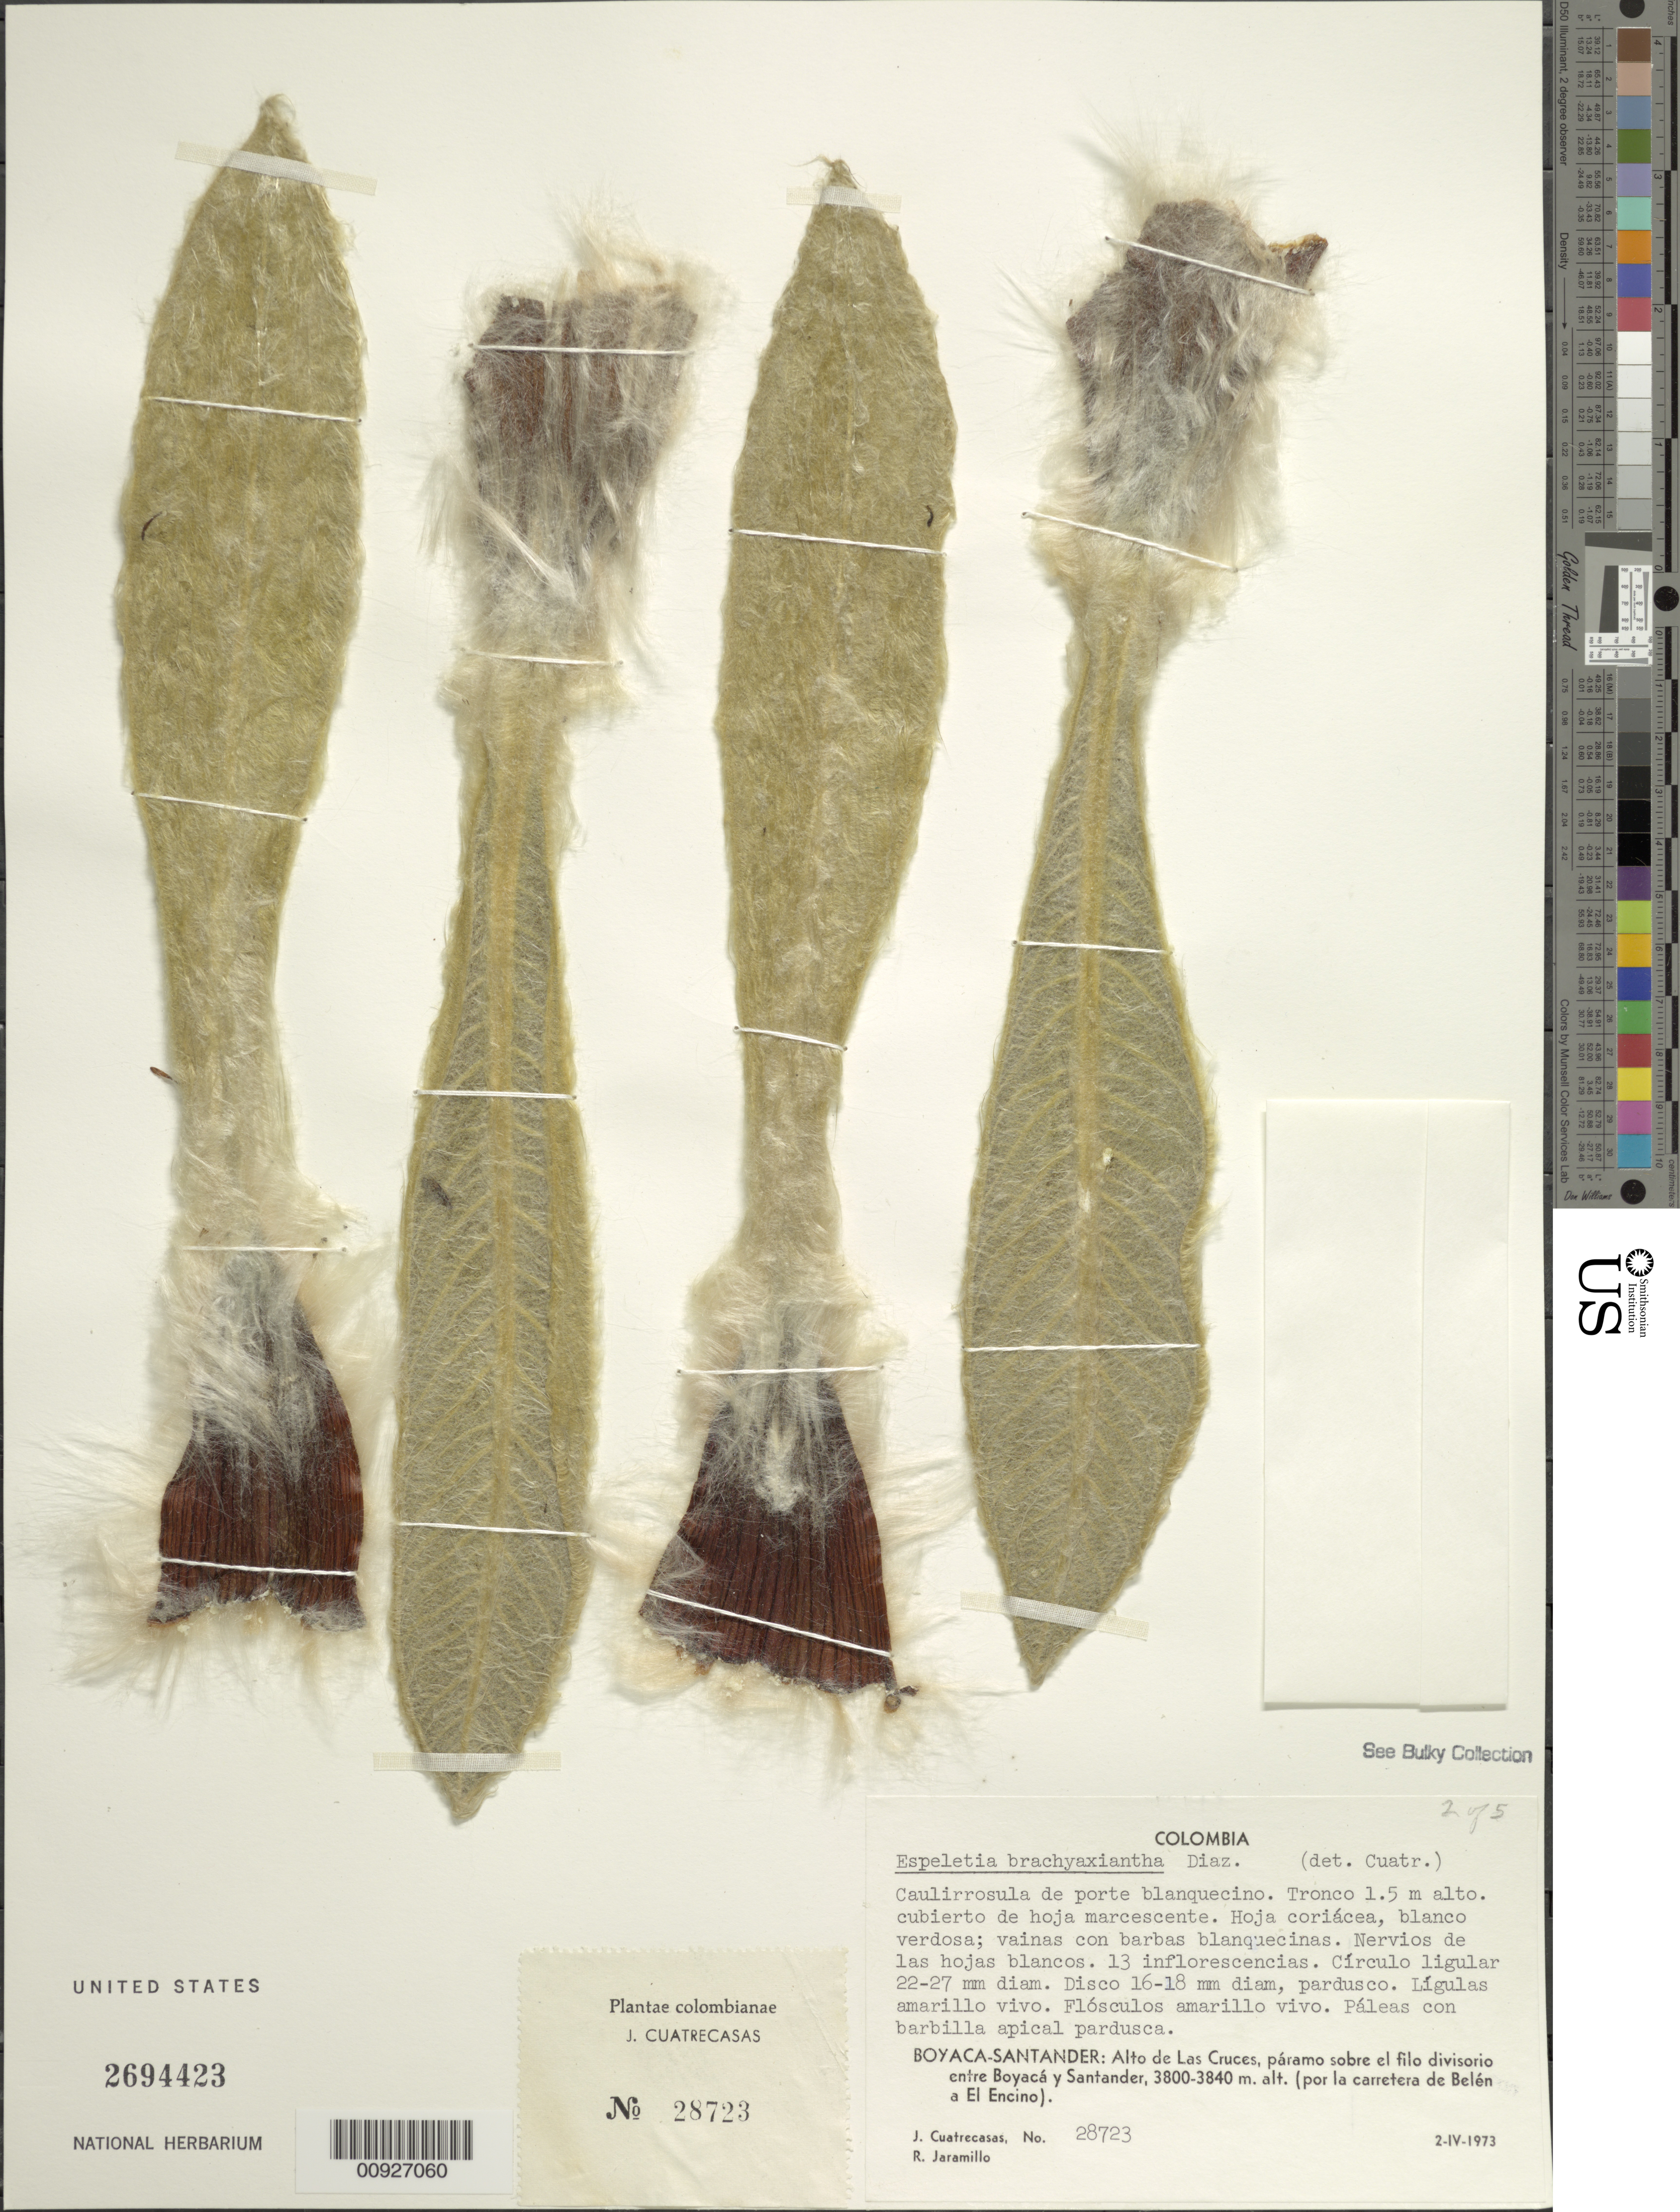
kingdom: Plantae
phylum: Tracheophyta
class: Magnoliopsida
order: Asterales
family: Asteraceae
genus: Espeletia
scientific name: Espeletia brachyaxiantha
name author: S. Díaz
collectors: J. Cuatrecasas & R. Jaramillo M.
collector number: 28723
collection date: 1973-04-02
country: Colombia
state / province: Boyacá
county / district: Santander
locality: Alto de Las Cruces, páramo sobre el filo divisorio entre Boyacá y Santander, (por la carretera de Belén a El Encino).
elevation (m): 3800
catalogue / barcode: US 2694423